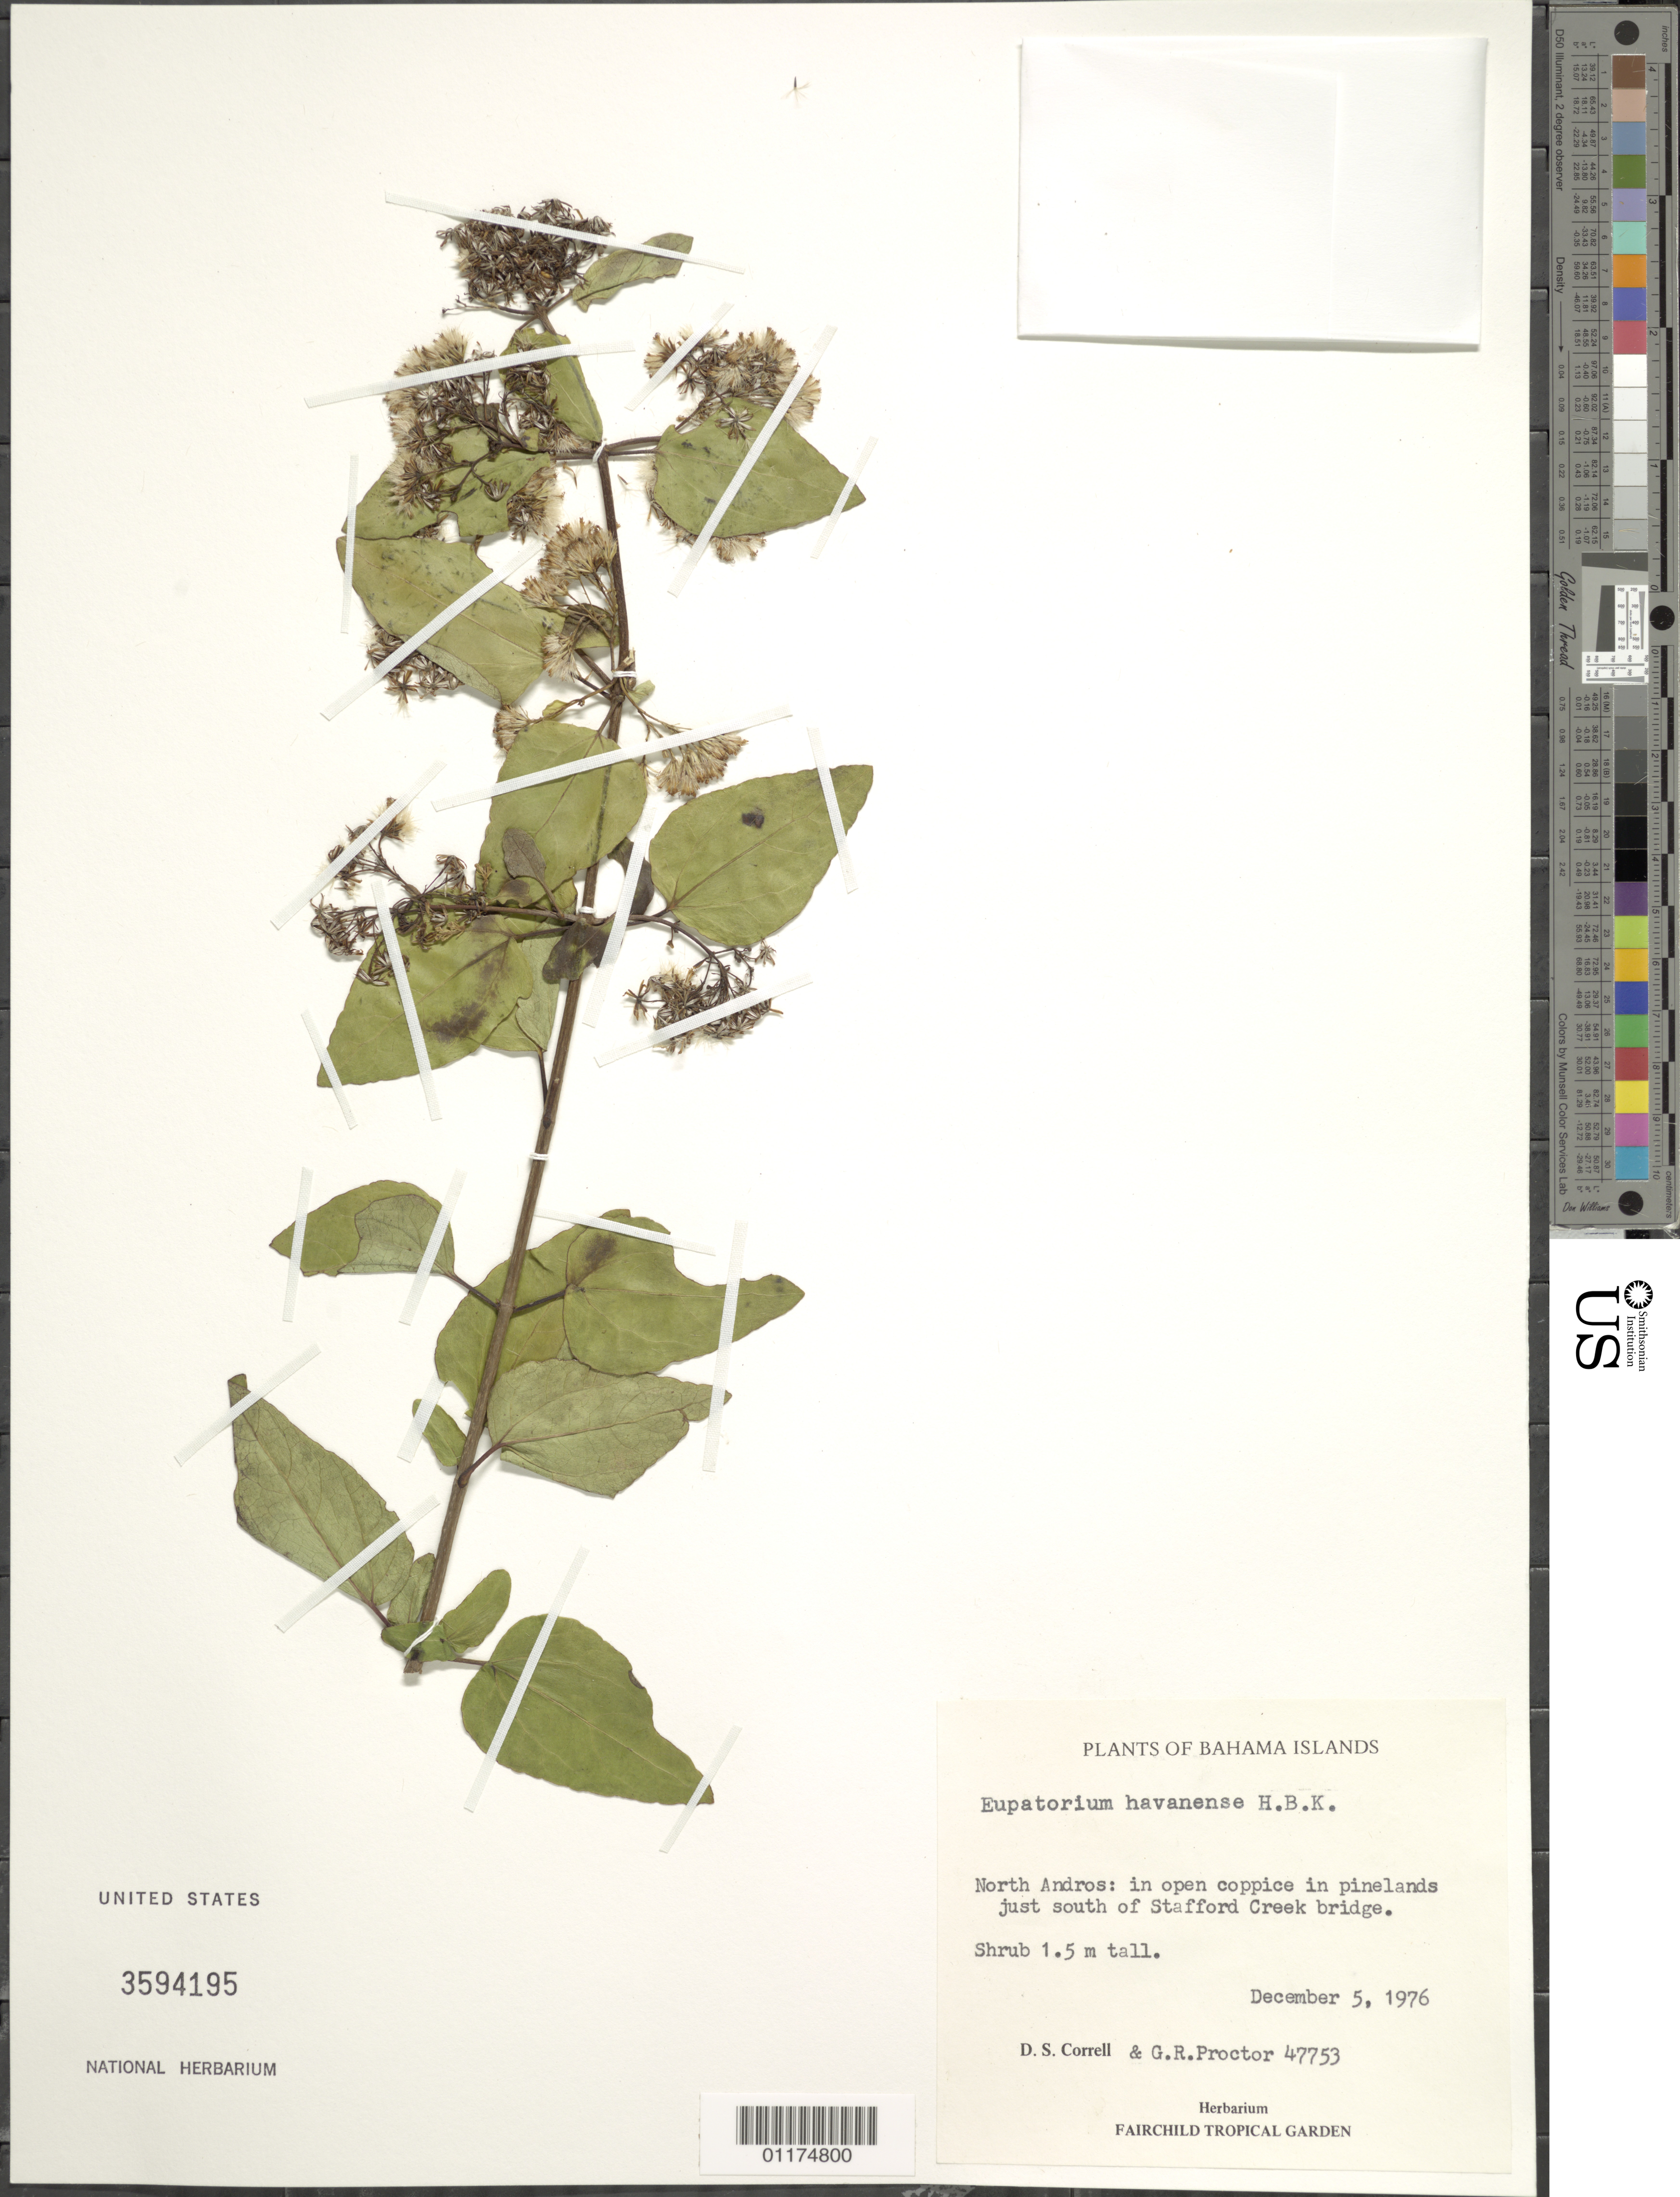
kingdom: Plantae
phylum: Tracheophyta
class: Magnoliopsida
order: Asterales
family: Asteraceae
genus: Ageratina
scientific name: Ageratina havanensis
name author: (Kunth) R.M. King & H. Rob.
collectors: D. S. Correll & G. R. Proctor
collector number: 47753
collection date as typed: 05 Dec 1976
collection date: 1976-12-05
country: Bahamas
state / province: North Andros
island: Andros I.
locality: in open coppice in pinelands just south of Stafford Creek bridge.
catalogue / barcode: US 3594196